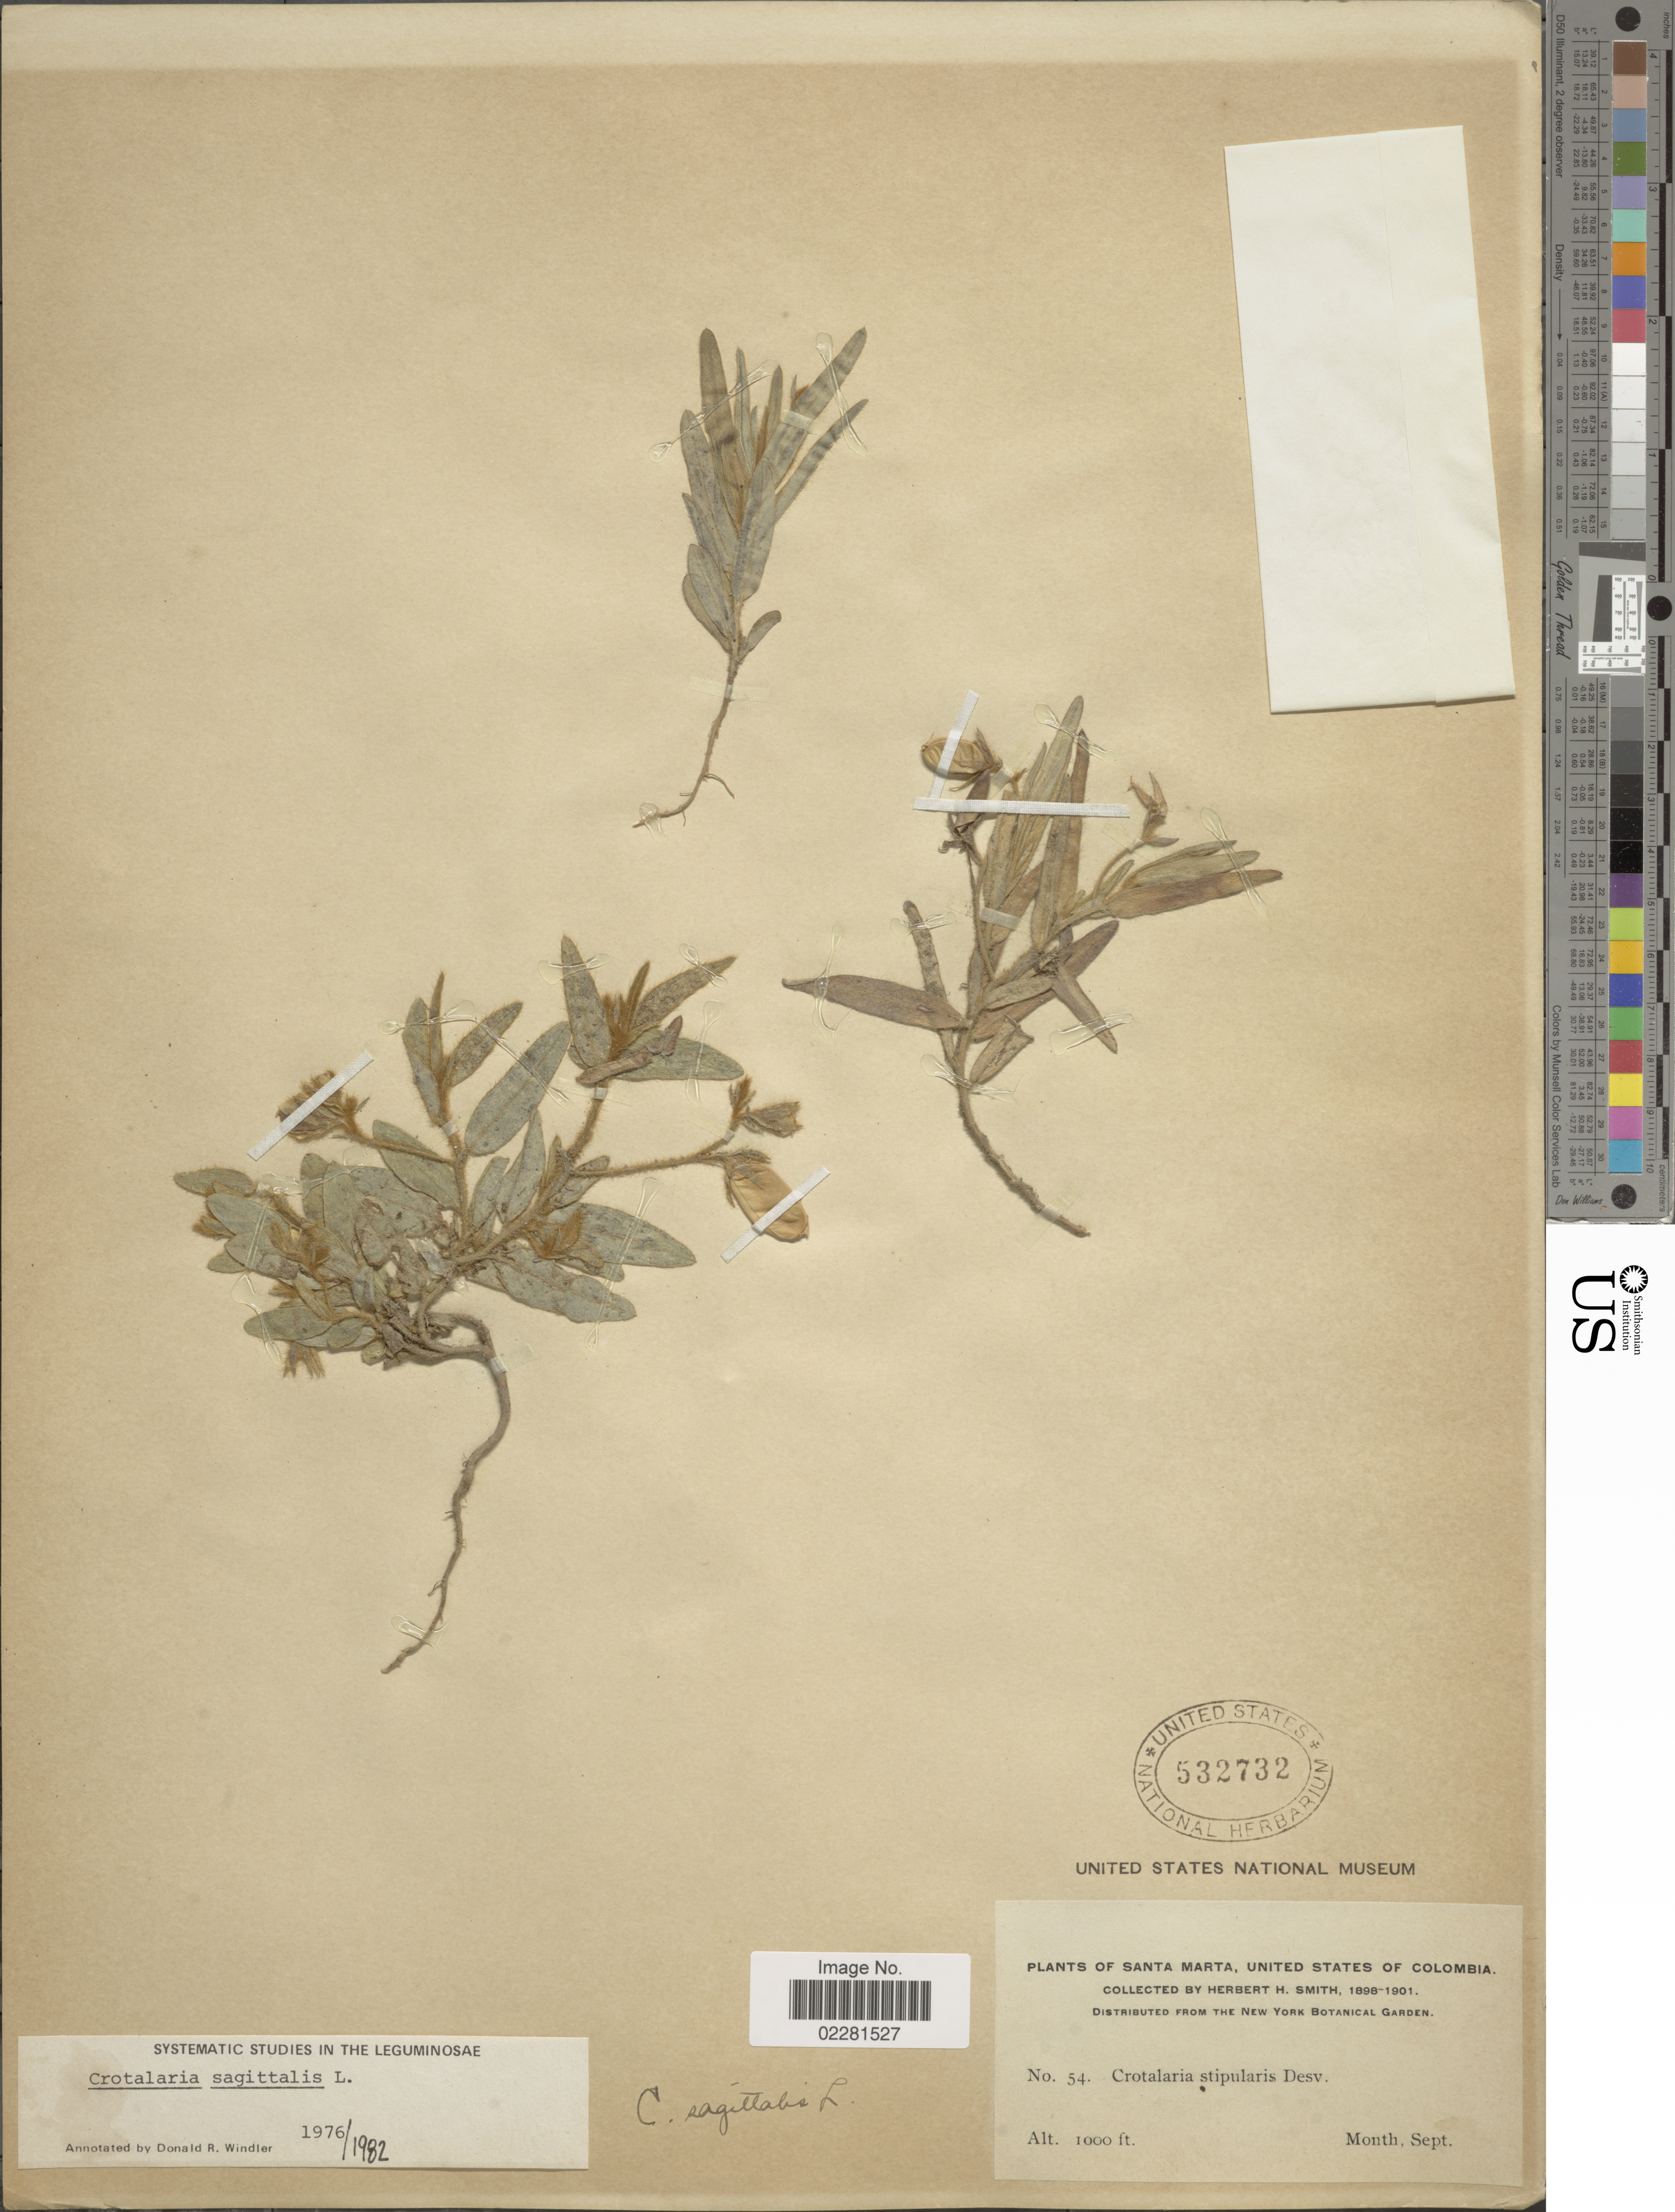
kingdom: Plantae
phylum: Tracheophyta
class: Magnoliopsida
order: Fabales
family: Fabaceae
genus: Crotalaria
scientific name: Crotalaria sagittalis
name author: L.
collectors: Herbert H. Smith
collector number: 54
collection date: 1898-09/1901-09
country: Colombia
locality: Santa Marta, United States of Colombia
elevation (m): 305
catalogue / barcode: US 532732